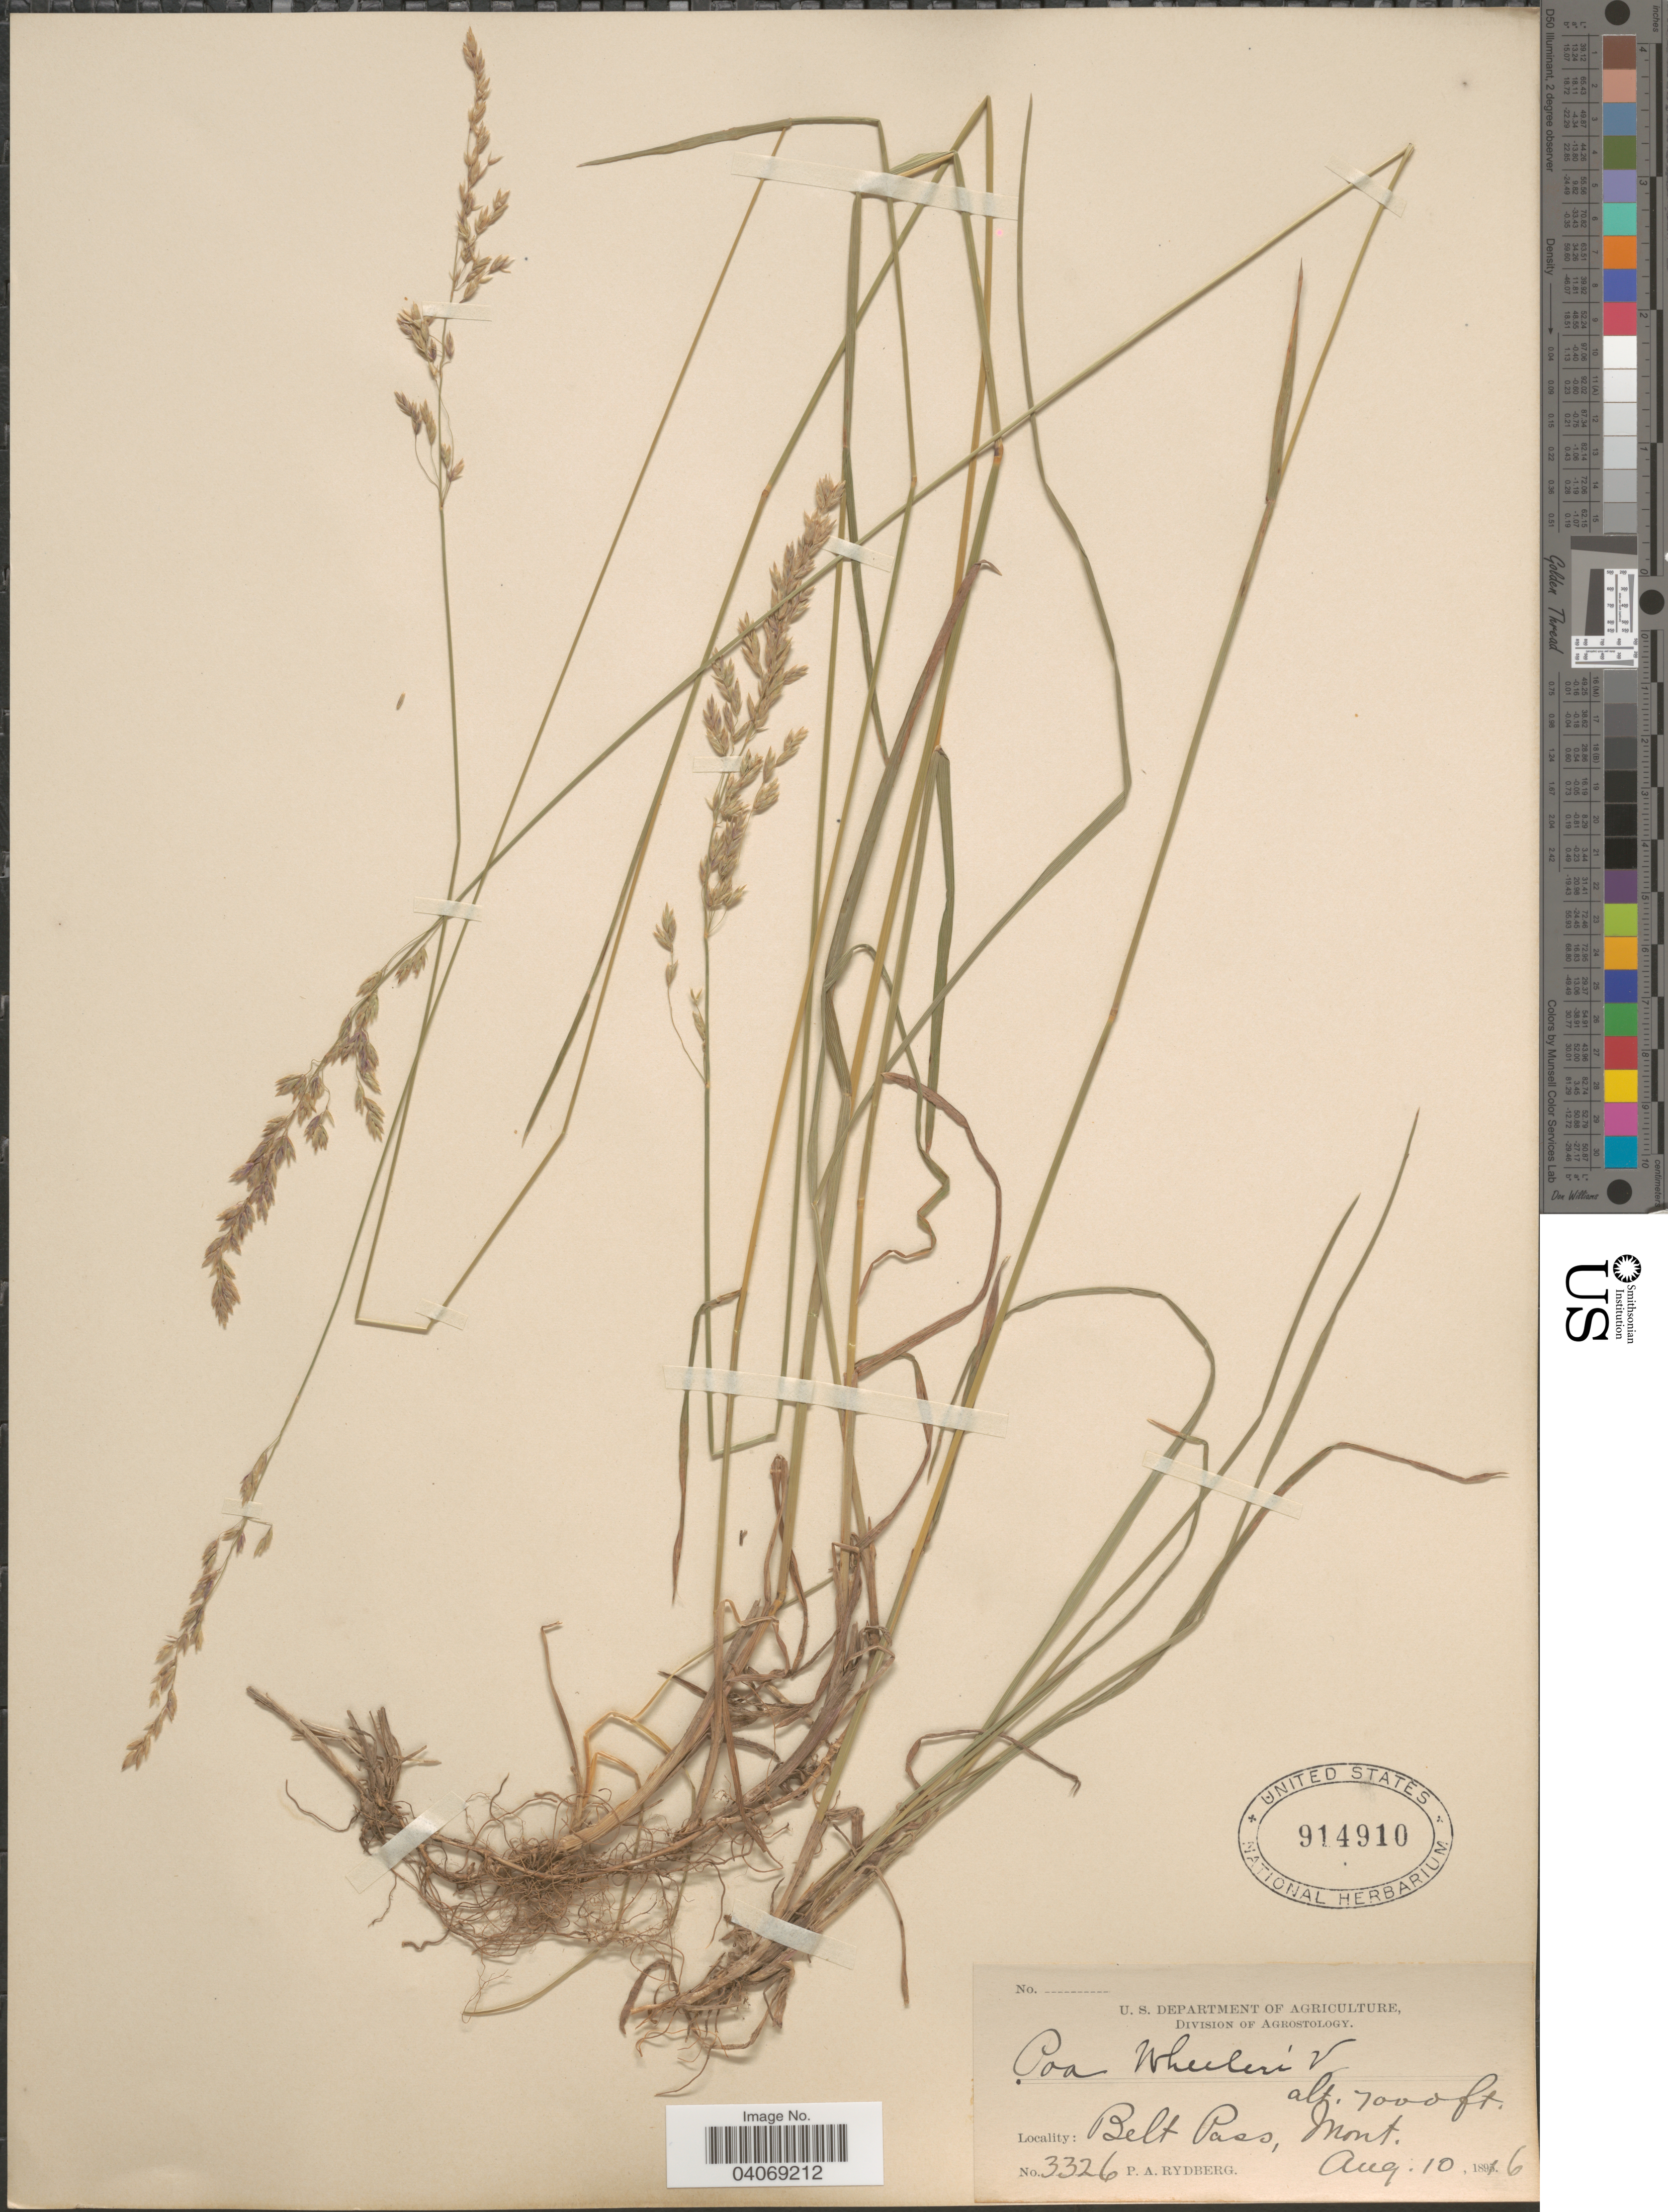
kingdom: Plantae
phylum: Tracheophyta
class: Liliopsida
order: Poales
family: Poaceae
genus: Poa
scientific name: Poa wheeleri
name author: Vasey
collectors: P. A. Rydberg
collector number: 3326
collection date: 1896-08-10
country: United States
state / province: Montana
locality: Belt Pass.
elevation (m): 2134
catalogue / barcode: US 914910